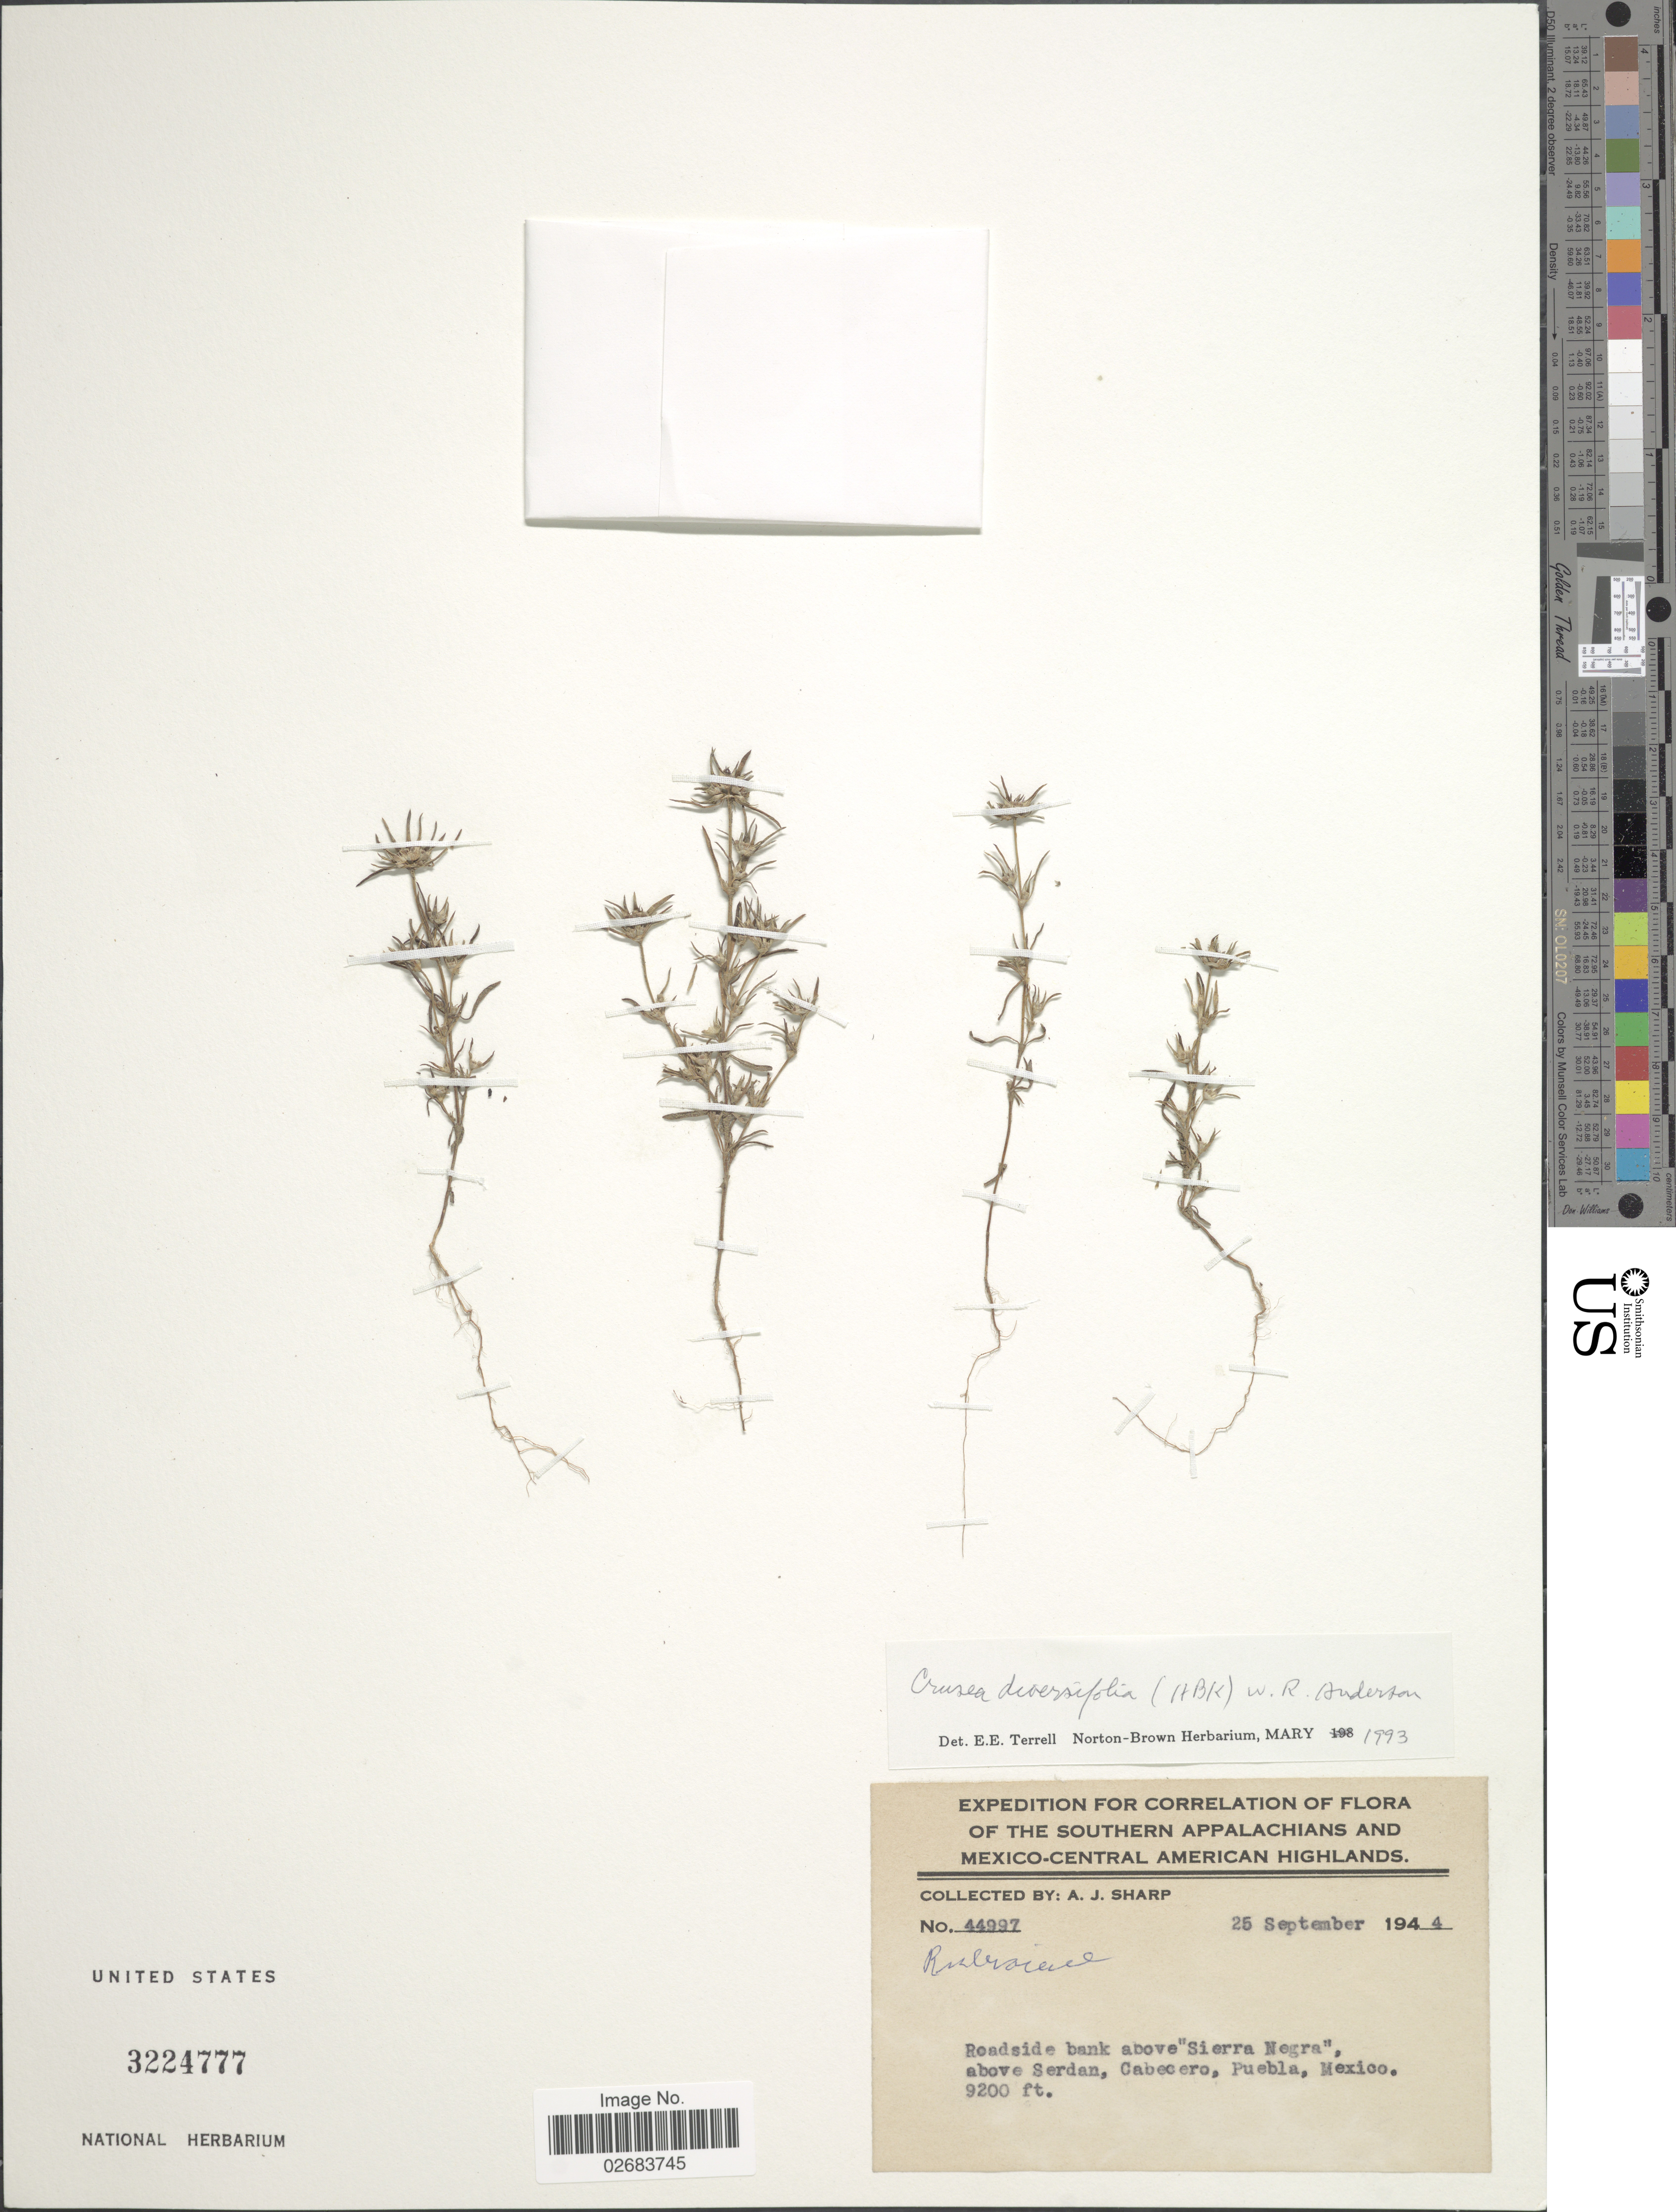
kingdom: Plantae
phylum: Tracheophyta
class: Magnoliopsida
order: Gentianales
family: Rubiaceae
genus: Crusea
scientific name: Crusea diversifolia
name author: (Kunth) W.R. Anderson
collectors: A. J. Sharp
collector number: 44997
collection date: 1944-09-25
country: Mexico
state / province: Puebla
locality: Correlation of flora of the Southern Appalachians and Mexico-Central American Highlands. Roadside bank above "Sierra Negra", above Serdan, Cabecero.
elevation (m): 2804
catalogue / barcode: US 3224777